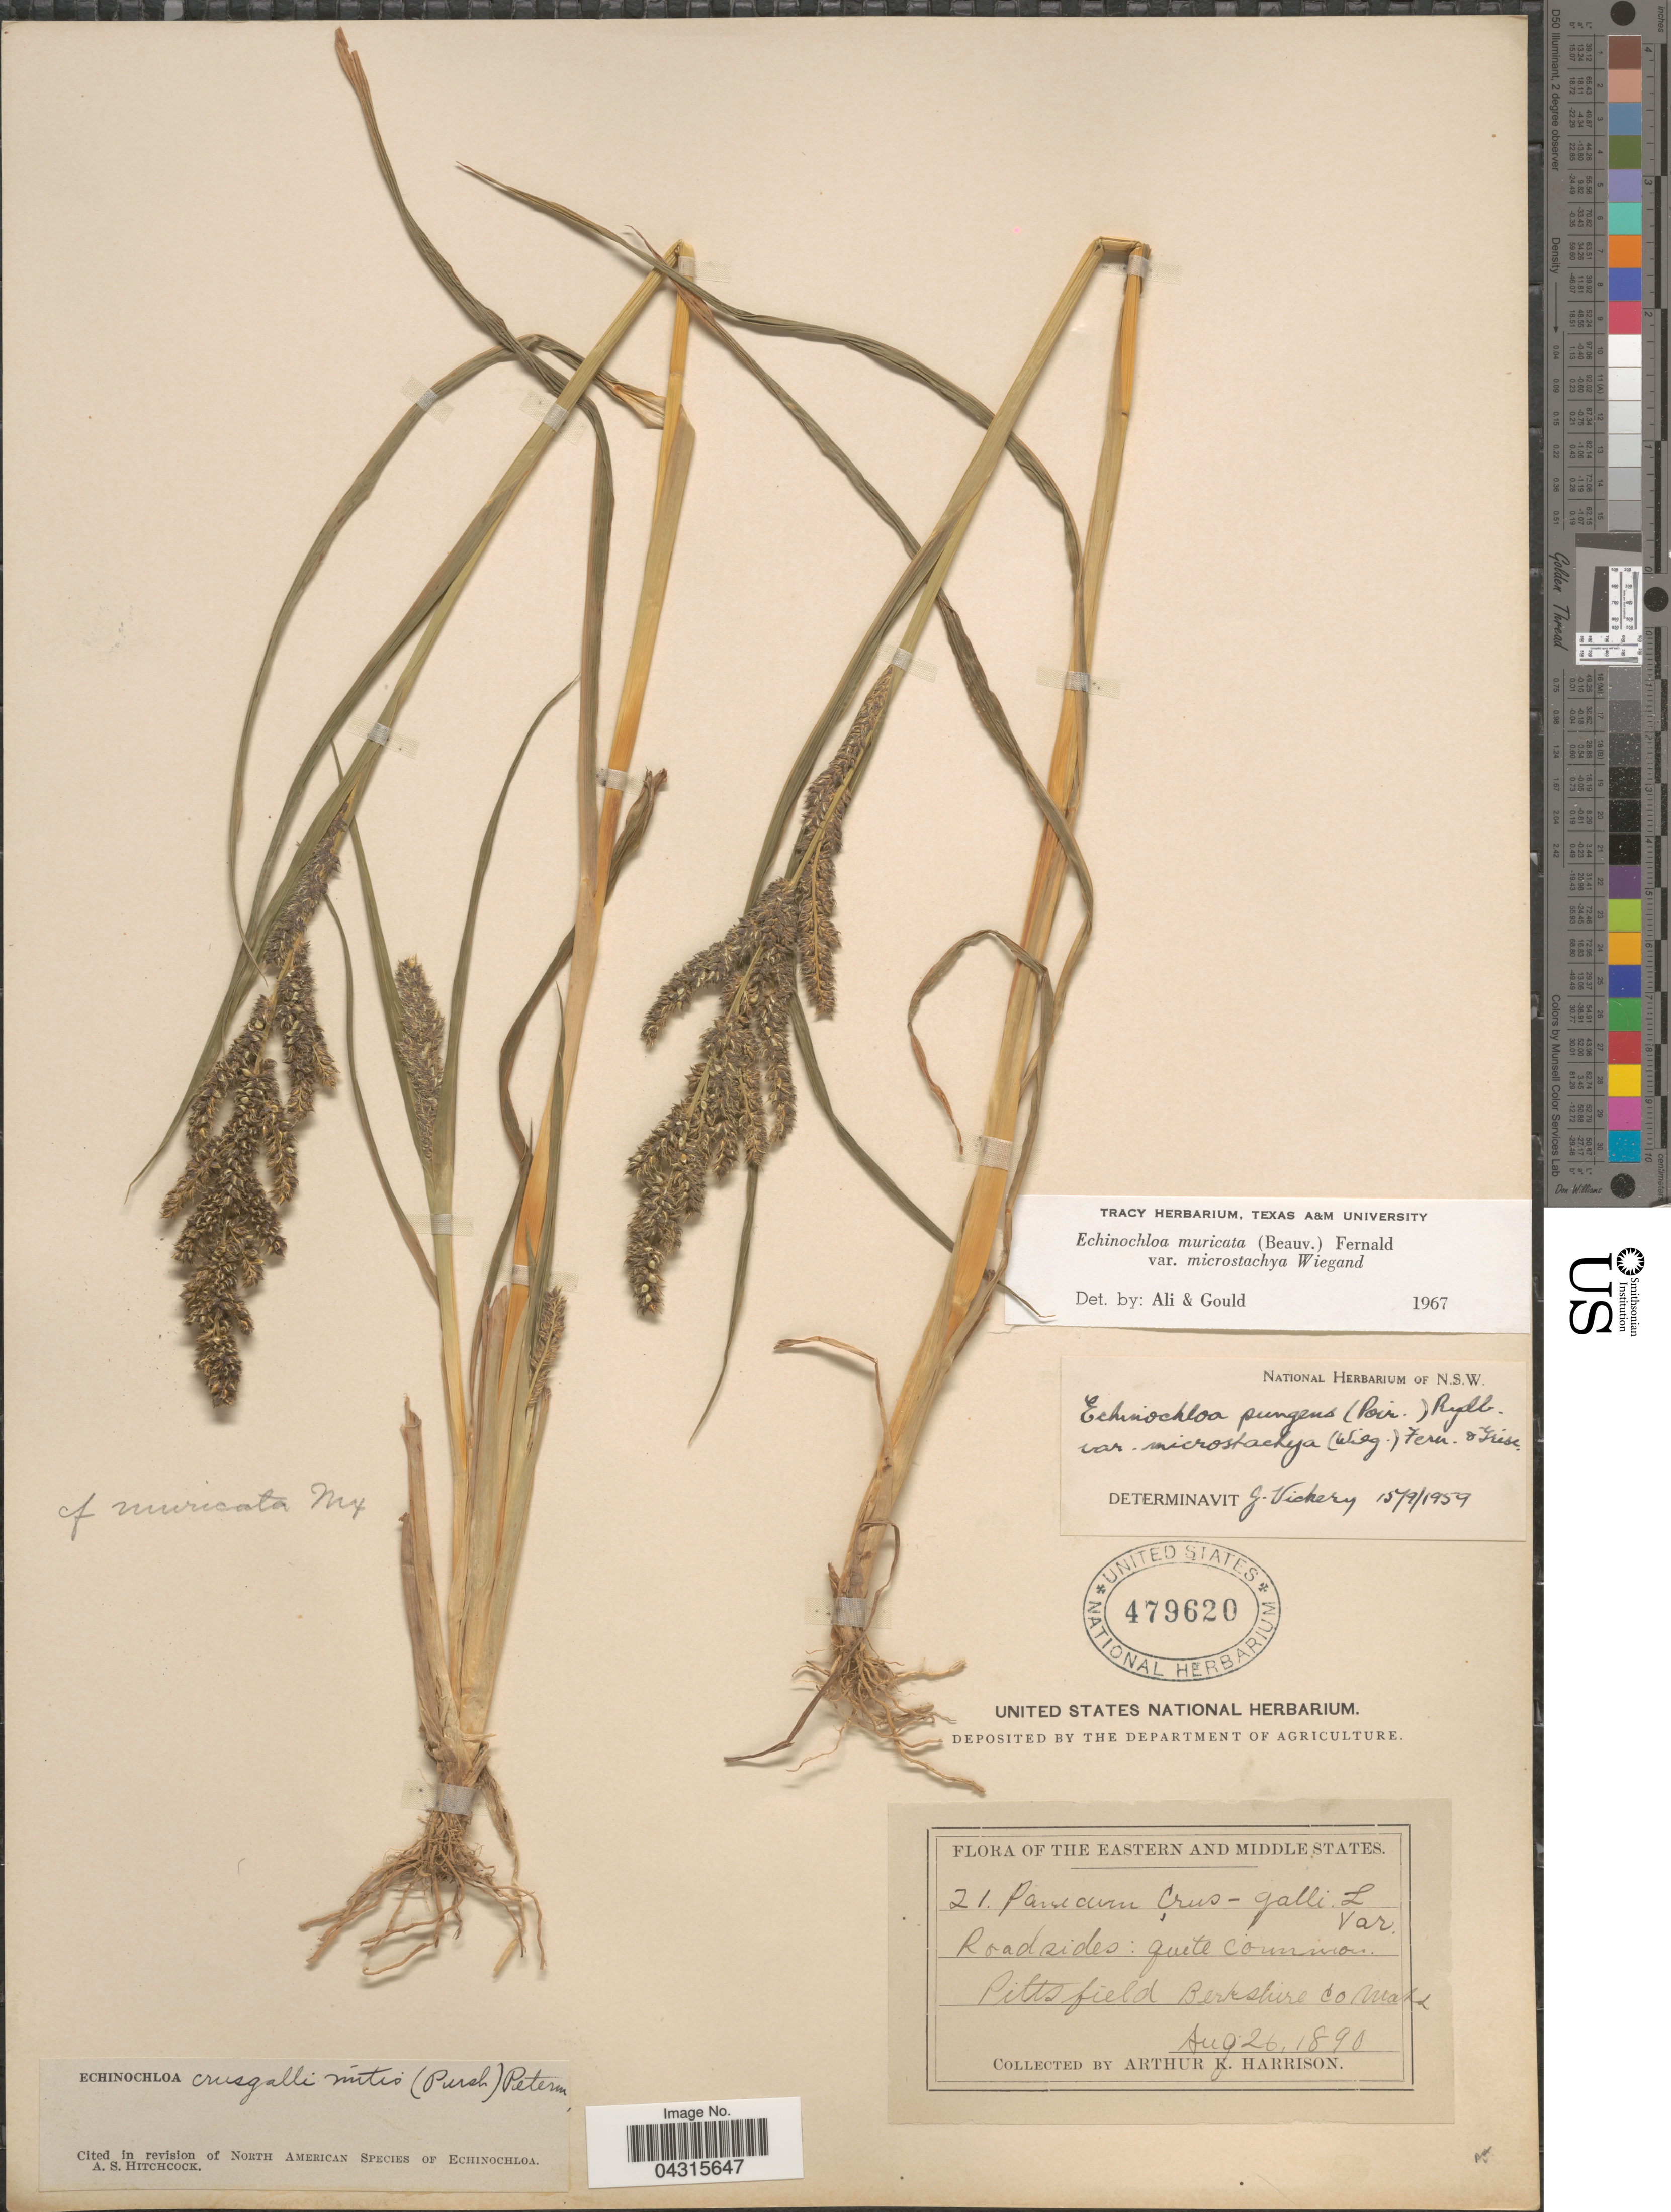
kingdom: Plantae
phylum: Tracheophyta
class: Liliopsida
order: Poales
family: Poaceae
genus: Echinochloa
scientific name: Echinochloa muricata var. microstachya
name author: Wiegand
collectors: A. K. Harrison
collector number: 21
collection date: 1890-08-26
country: United States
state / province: Massachusetts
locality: The Eastern and Middle States. Pittsfield Berkshire Co.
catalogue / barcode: US 479620